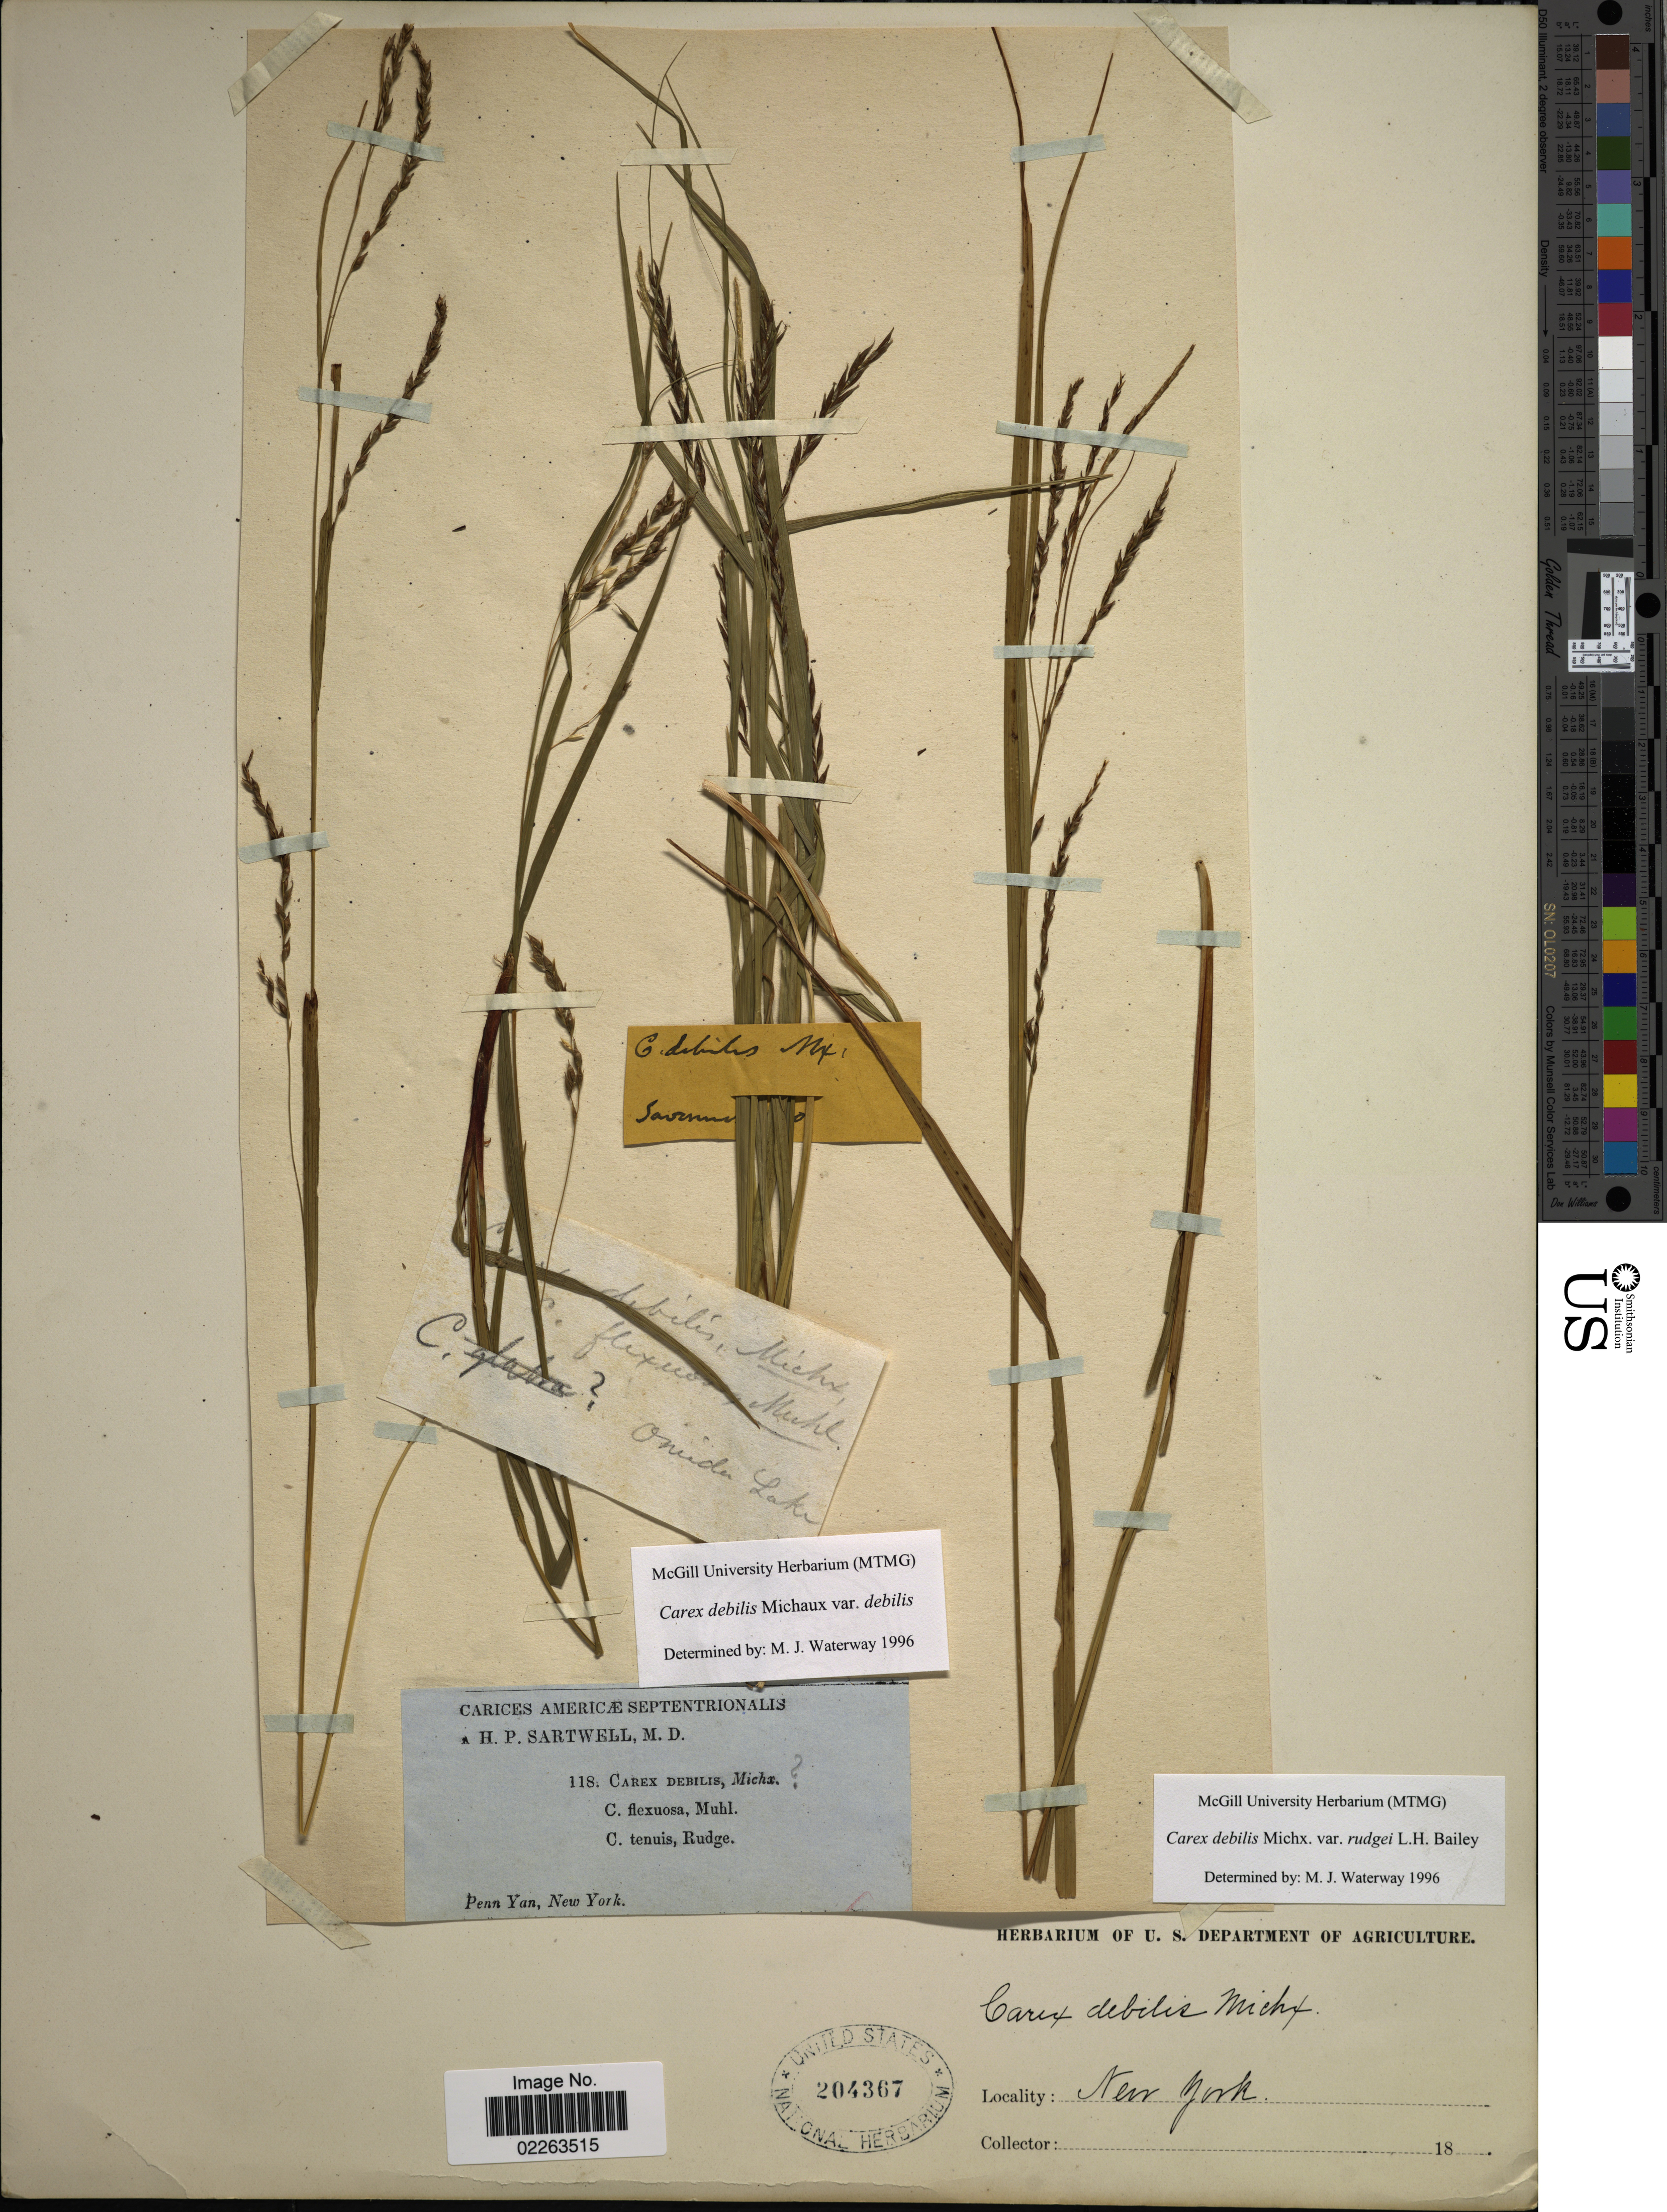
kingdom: Plantae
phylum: Tracheophyta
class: Liliopsida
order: Poales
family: Cyperaceae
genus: Carex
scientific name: Carex debilis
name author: Michx.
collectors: H. P. Sartwell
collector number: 118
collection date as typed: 18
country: United States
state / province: New York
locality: Penn Yan. Oneida Lake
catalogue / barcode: US 204367